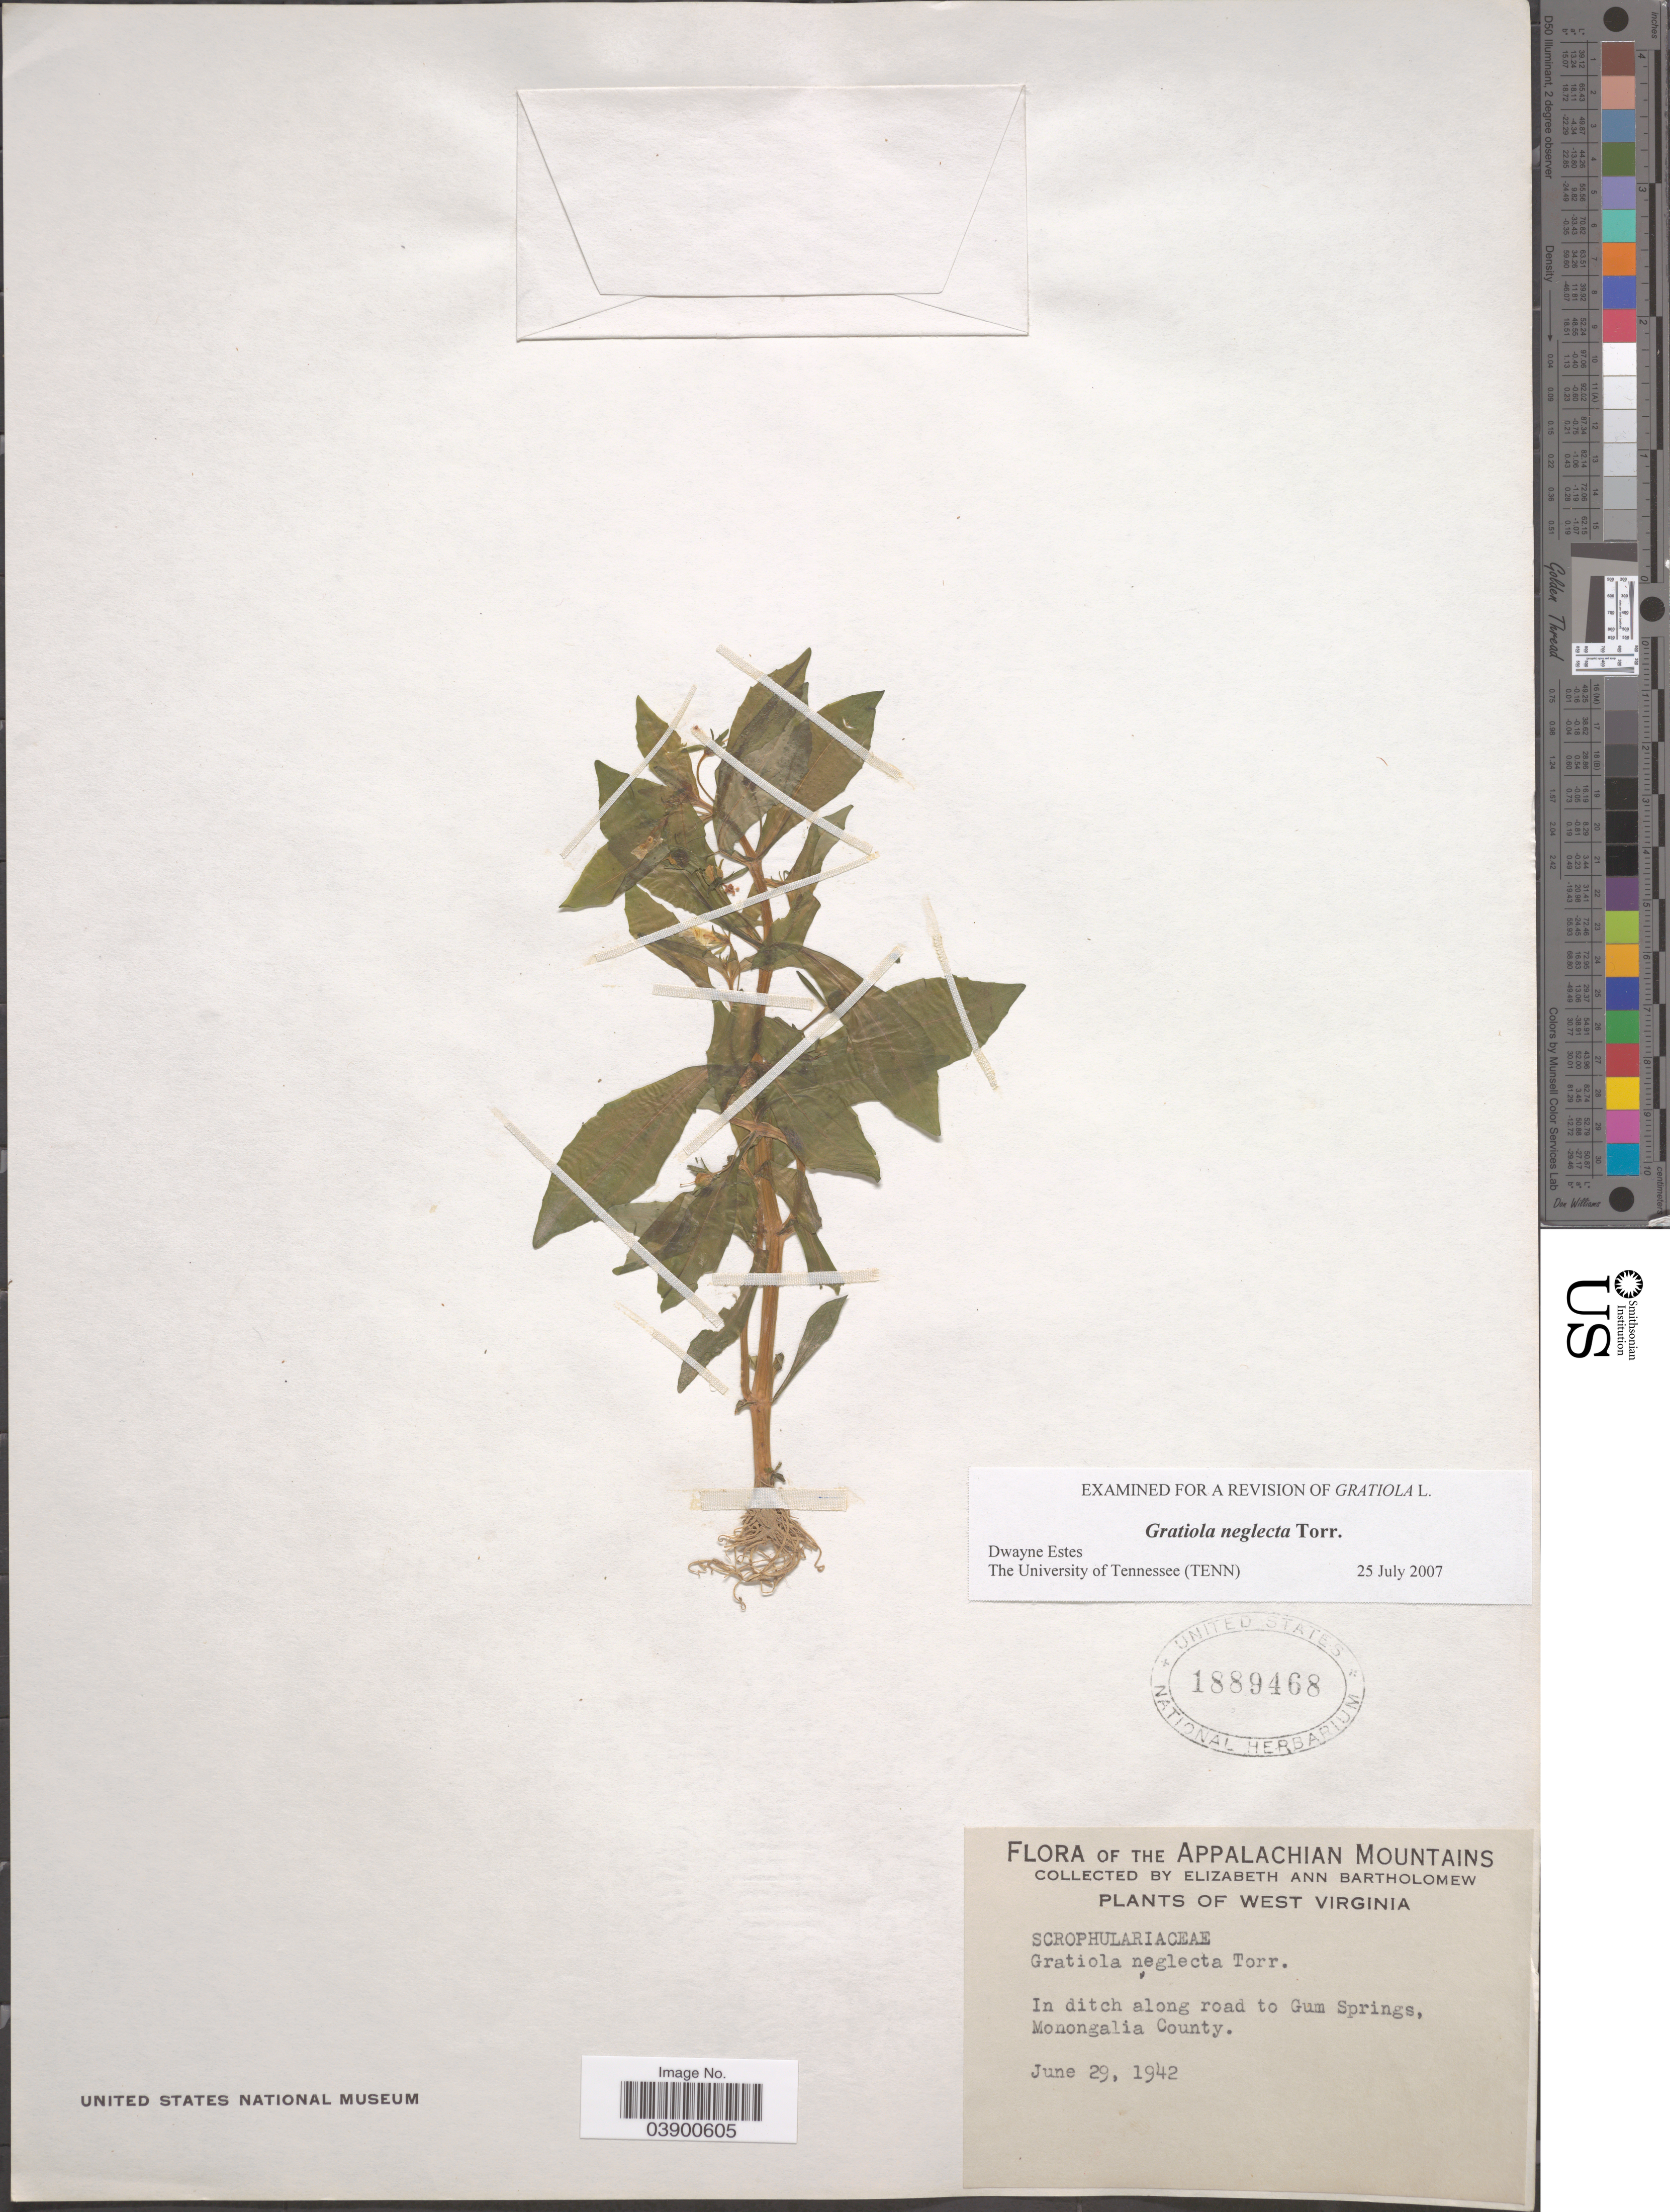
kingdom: Plantae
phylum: Tracheophyta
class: Magnoliopsida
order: Lamiales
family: Plantaginaceae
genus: Gratiola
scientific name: Gratiola neglecta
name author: Torr.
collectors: E. Bartholomew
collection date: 1942-06-29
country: United States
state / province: West Virginia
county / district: Monongalia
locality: The Appalachian Mountains. Along road to Gum Springs, Monogalia County.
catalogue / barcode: US 1889468